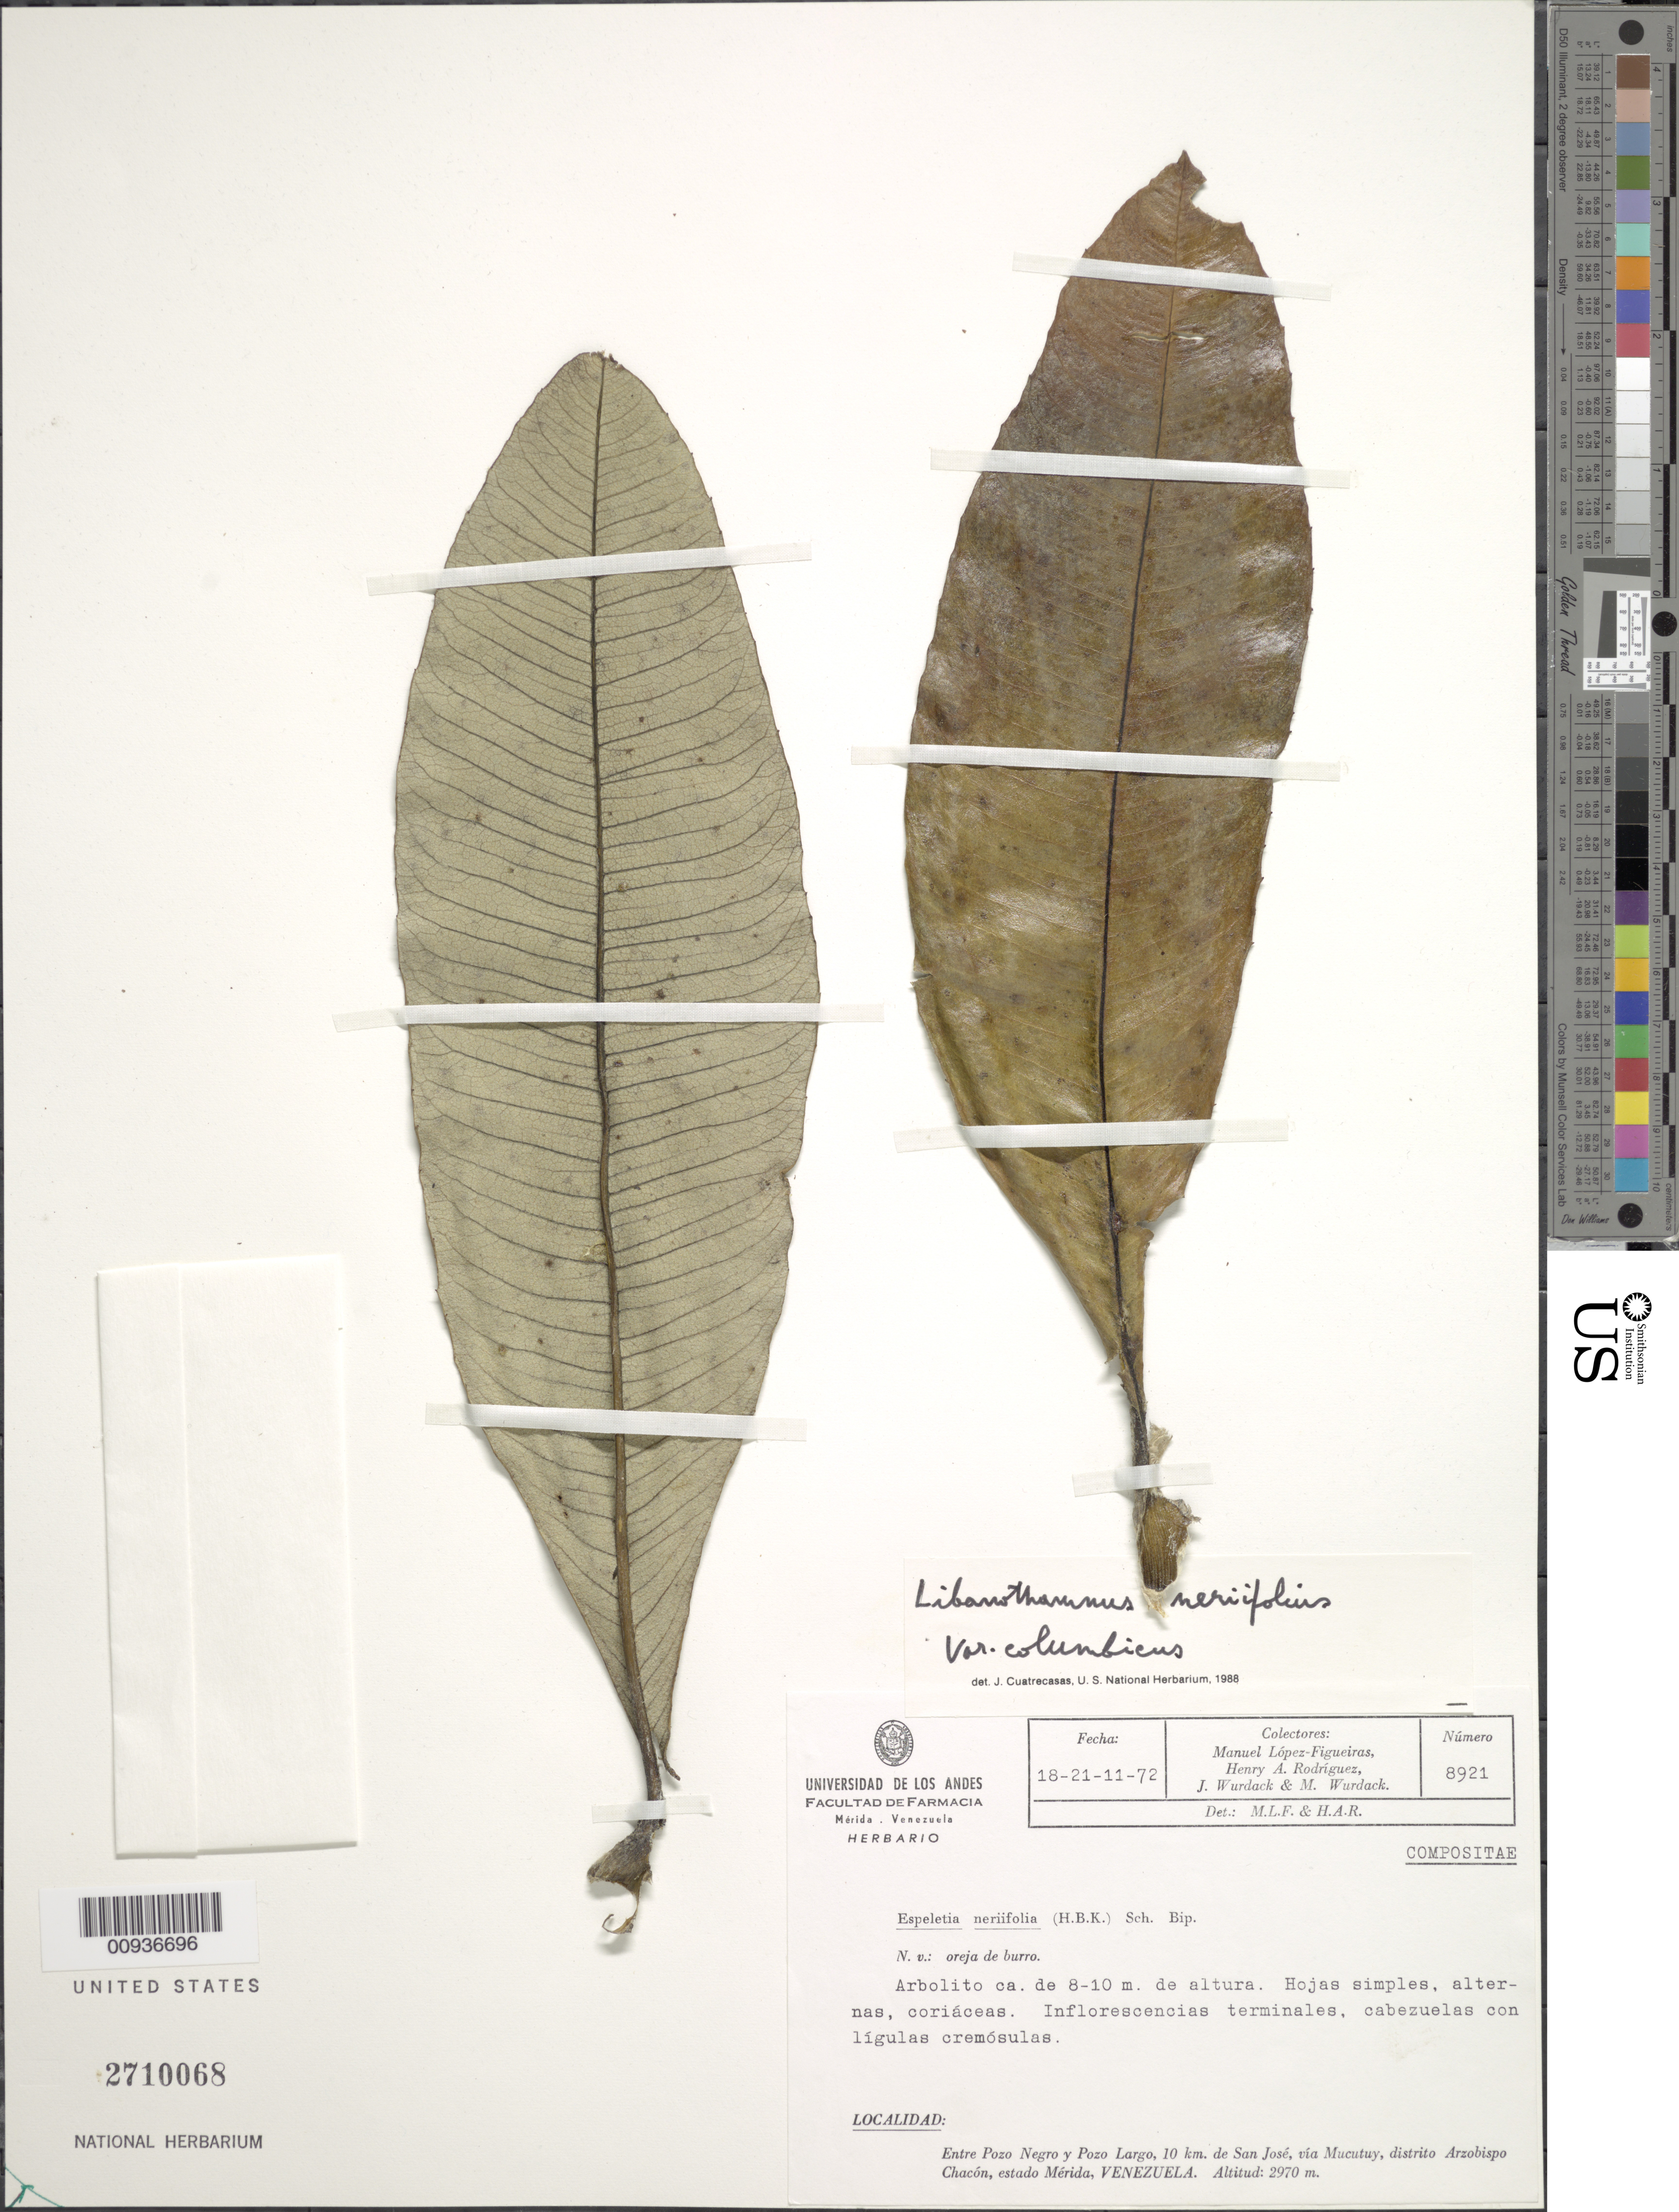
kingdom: Plantae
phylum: Tracheophyta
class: Magnoliopsida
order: Asterales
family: Asteraceae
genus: Libanothamnus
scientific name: Libanothamnus neriifolius var. columbicus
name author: (Cuatrec.) Cuatrec.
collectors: M. López Figueiras, H. A. Rodriguez, J. J. Wurdack & M. L. Wurdack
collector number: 8921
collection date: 1972-11-18/1972-11-21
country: Venezuela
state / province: Mérida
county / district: Arzobispo Chacón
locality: Entre Pozo Negro y Pozo Largo, 10 km de san José, vía Mucutuy.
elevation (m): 2970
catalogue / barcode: US 2710068